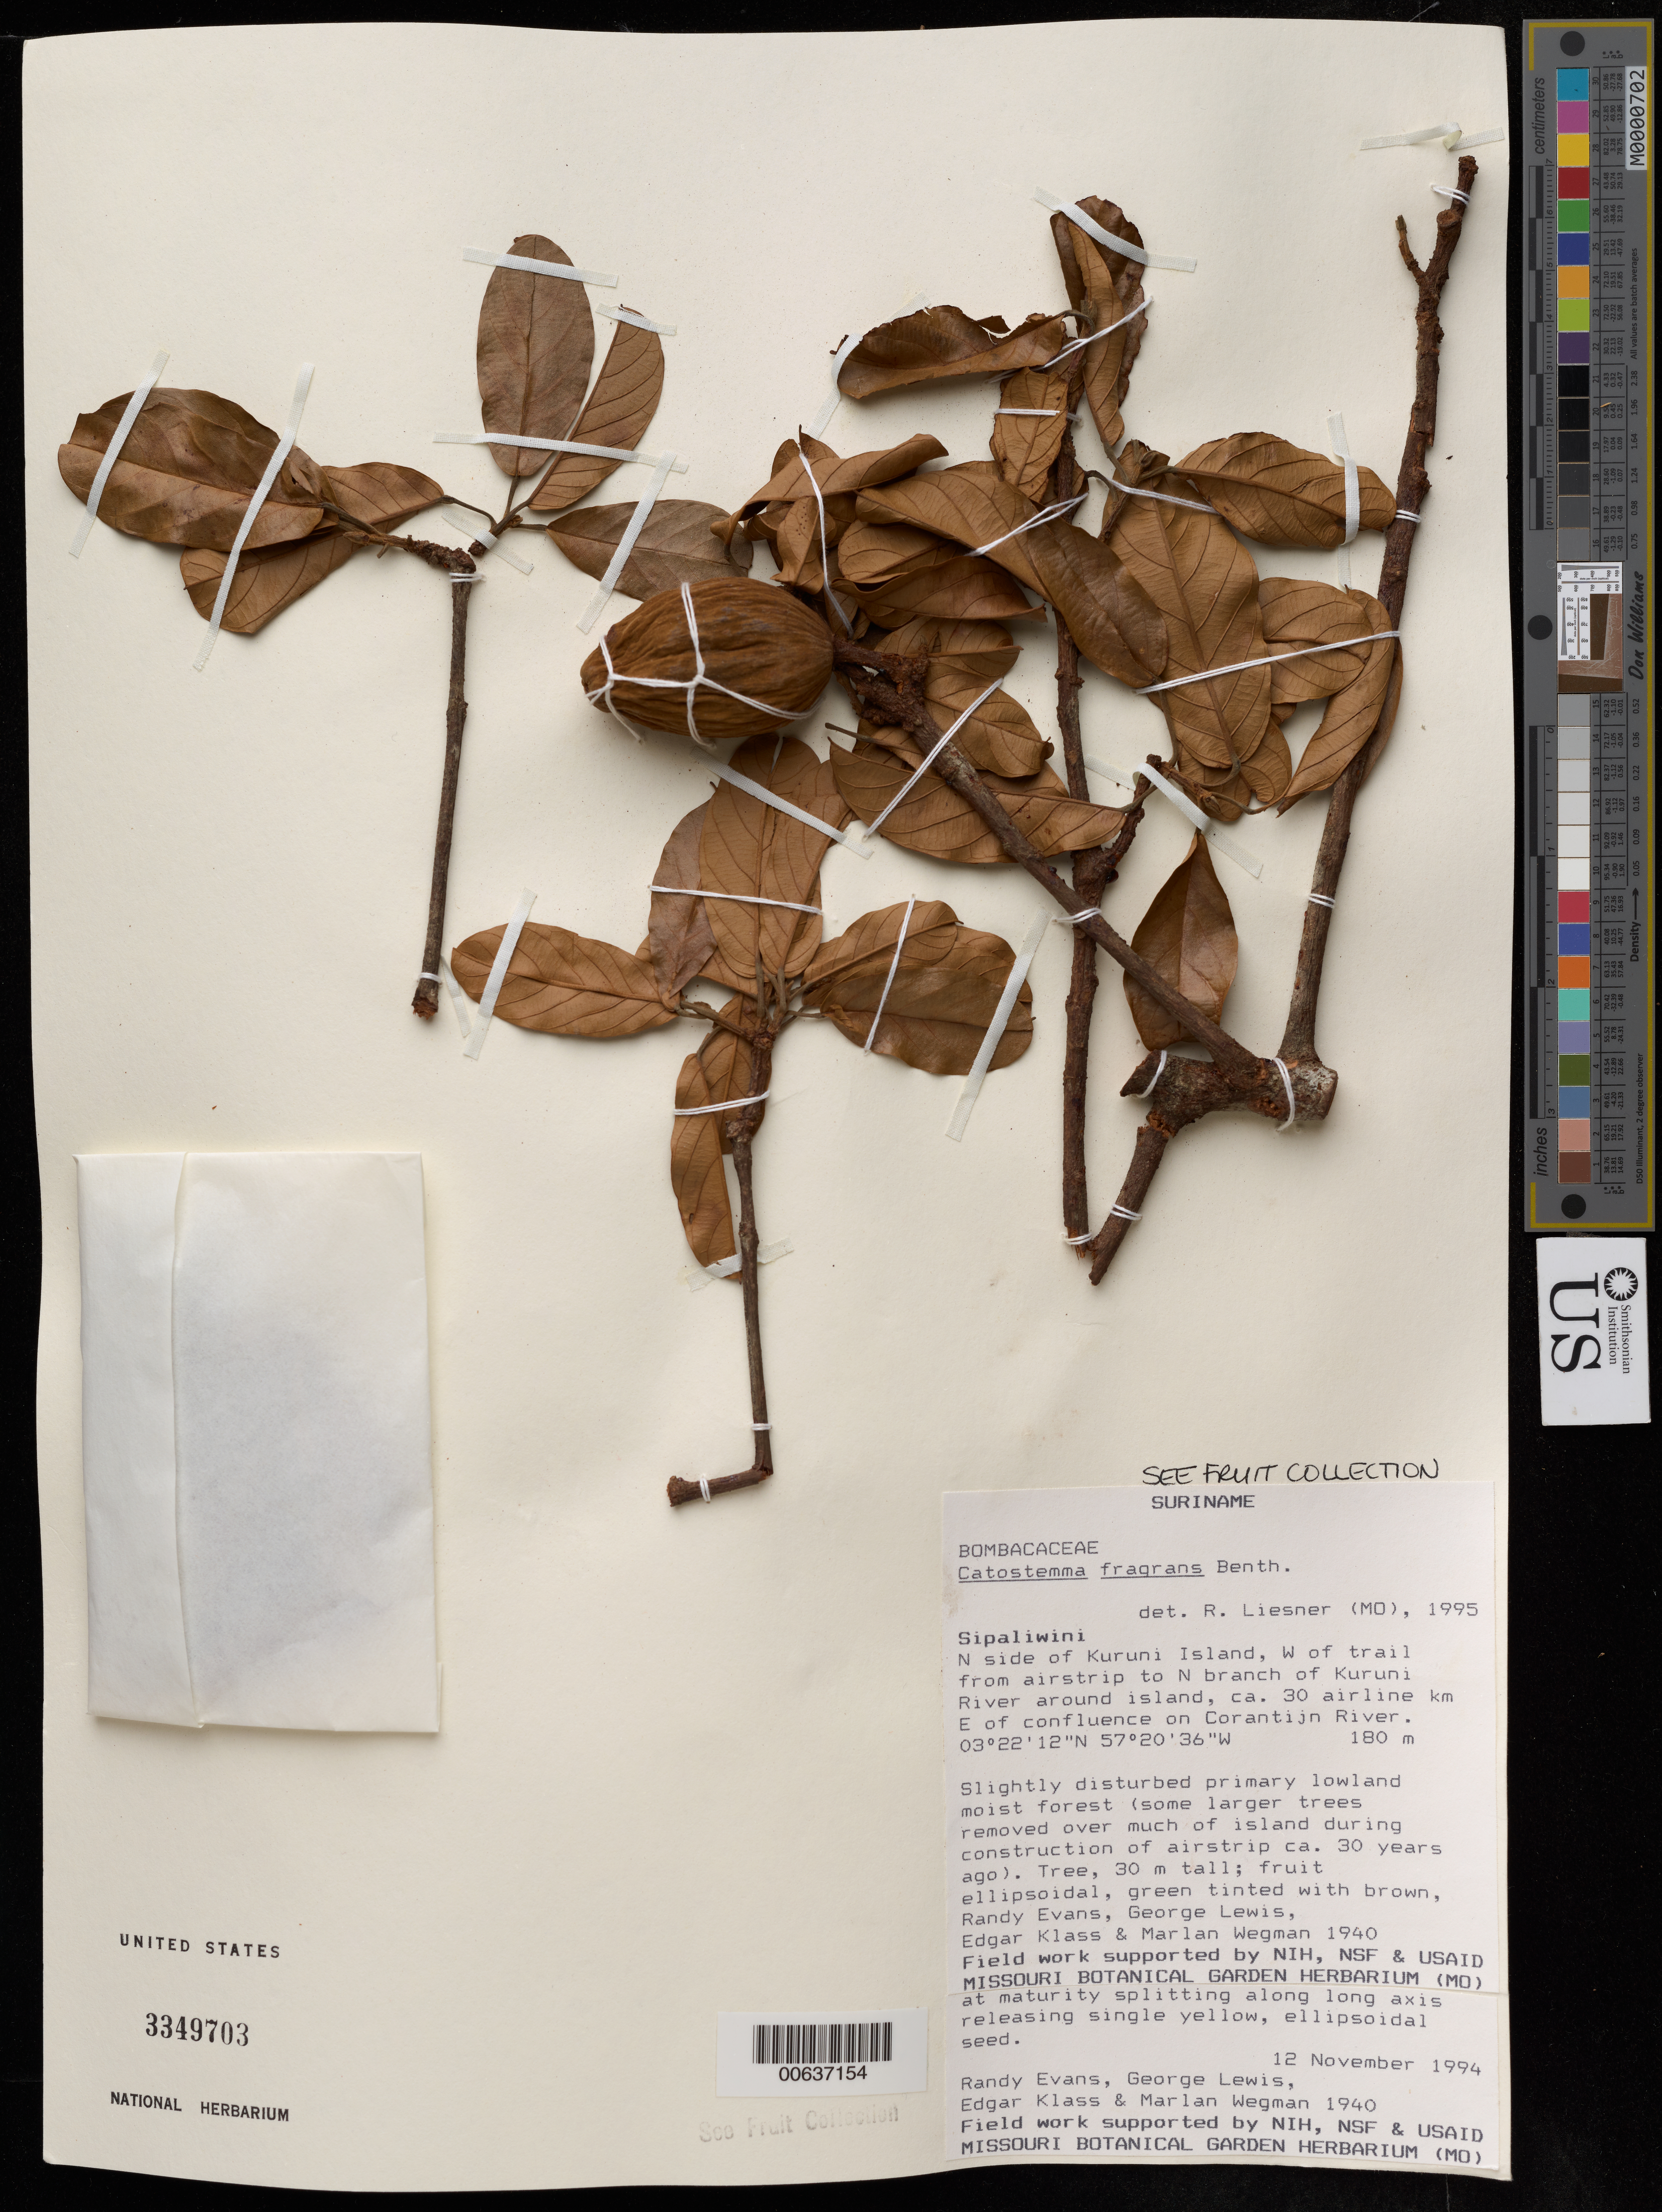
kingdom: Plantae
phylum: Tracheophyta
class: Magnoliopsida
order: Malvales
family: Malvaceae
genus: Catostemma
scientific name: Catostemma fragrans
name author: Benth.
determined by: Liesner, R. L.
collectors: R. Evans & et al.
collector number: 1940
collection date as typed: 12 Nov 1994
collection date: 1994-11-12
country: Suriname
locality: N side of Kuruni Island, W of trail from airstrip to N branch of Kuruni River around island, ca. 30 airline km E of confluence on Corantijn River.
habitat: Slightly disturbed primary lowland moist forest.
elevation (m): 180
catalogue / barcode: US 3349703